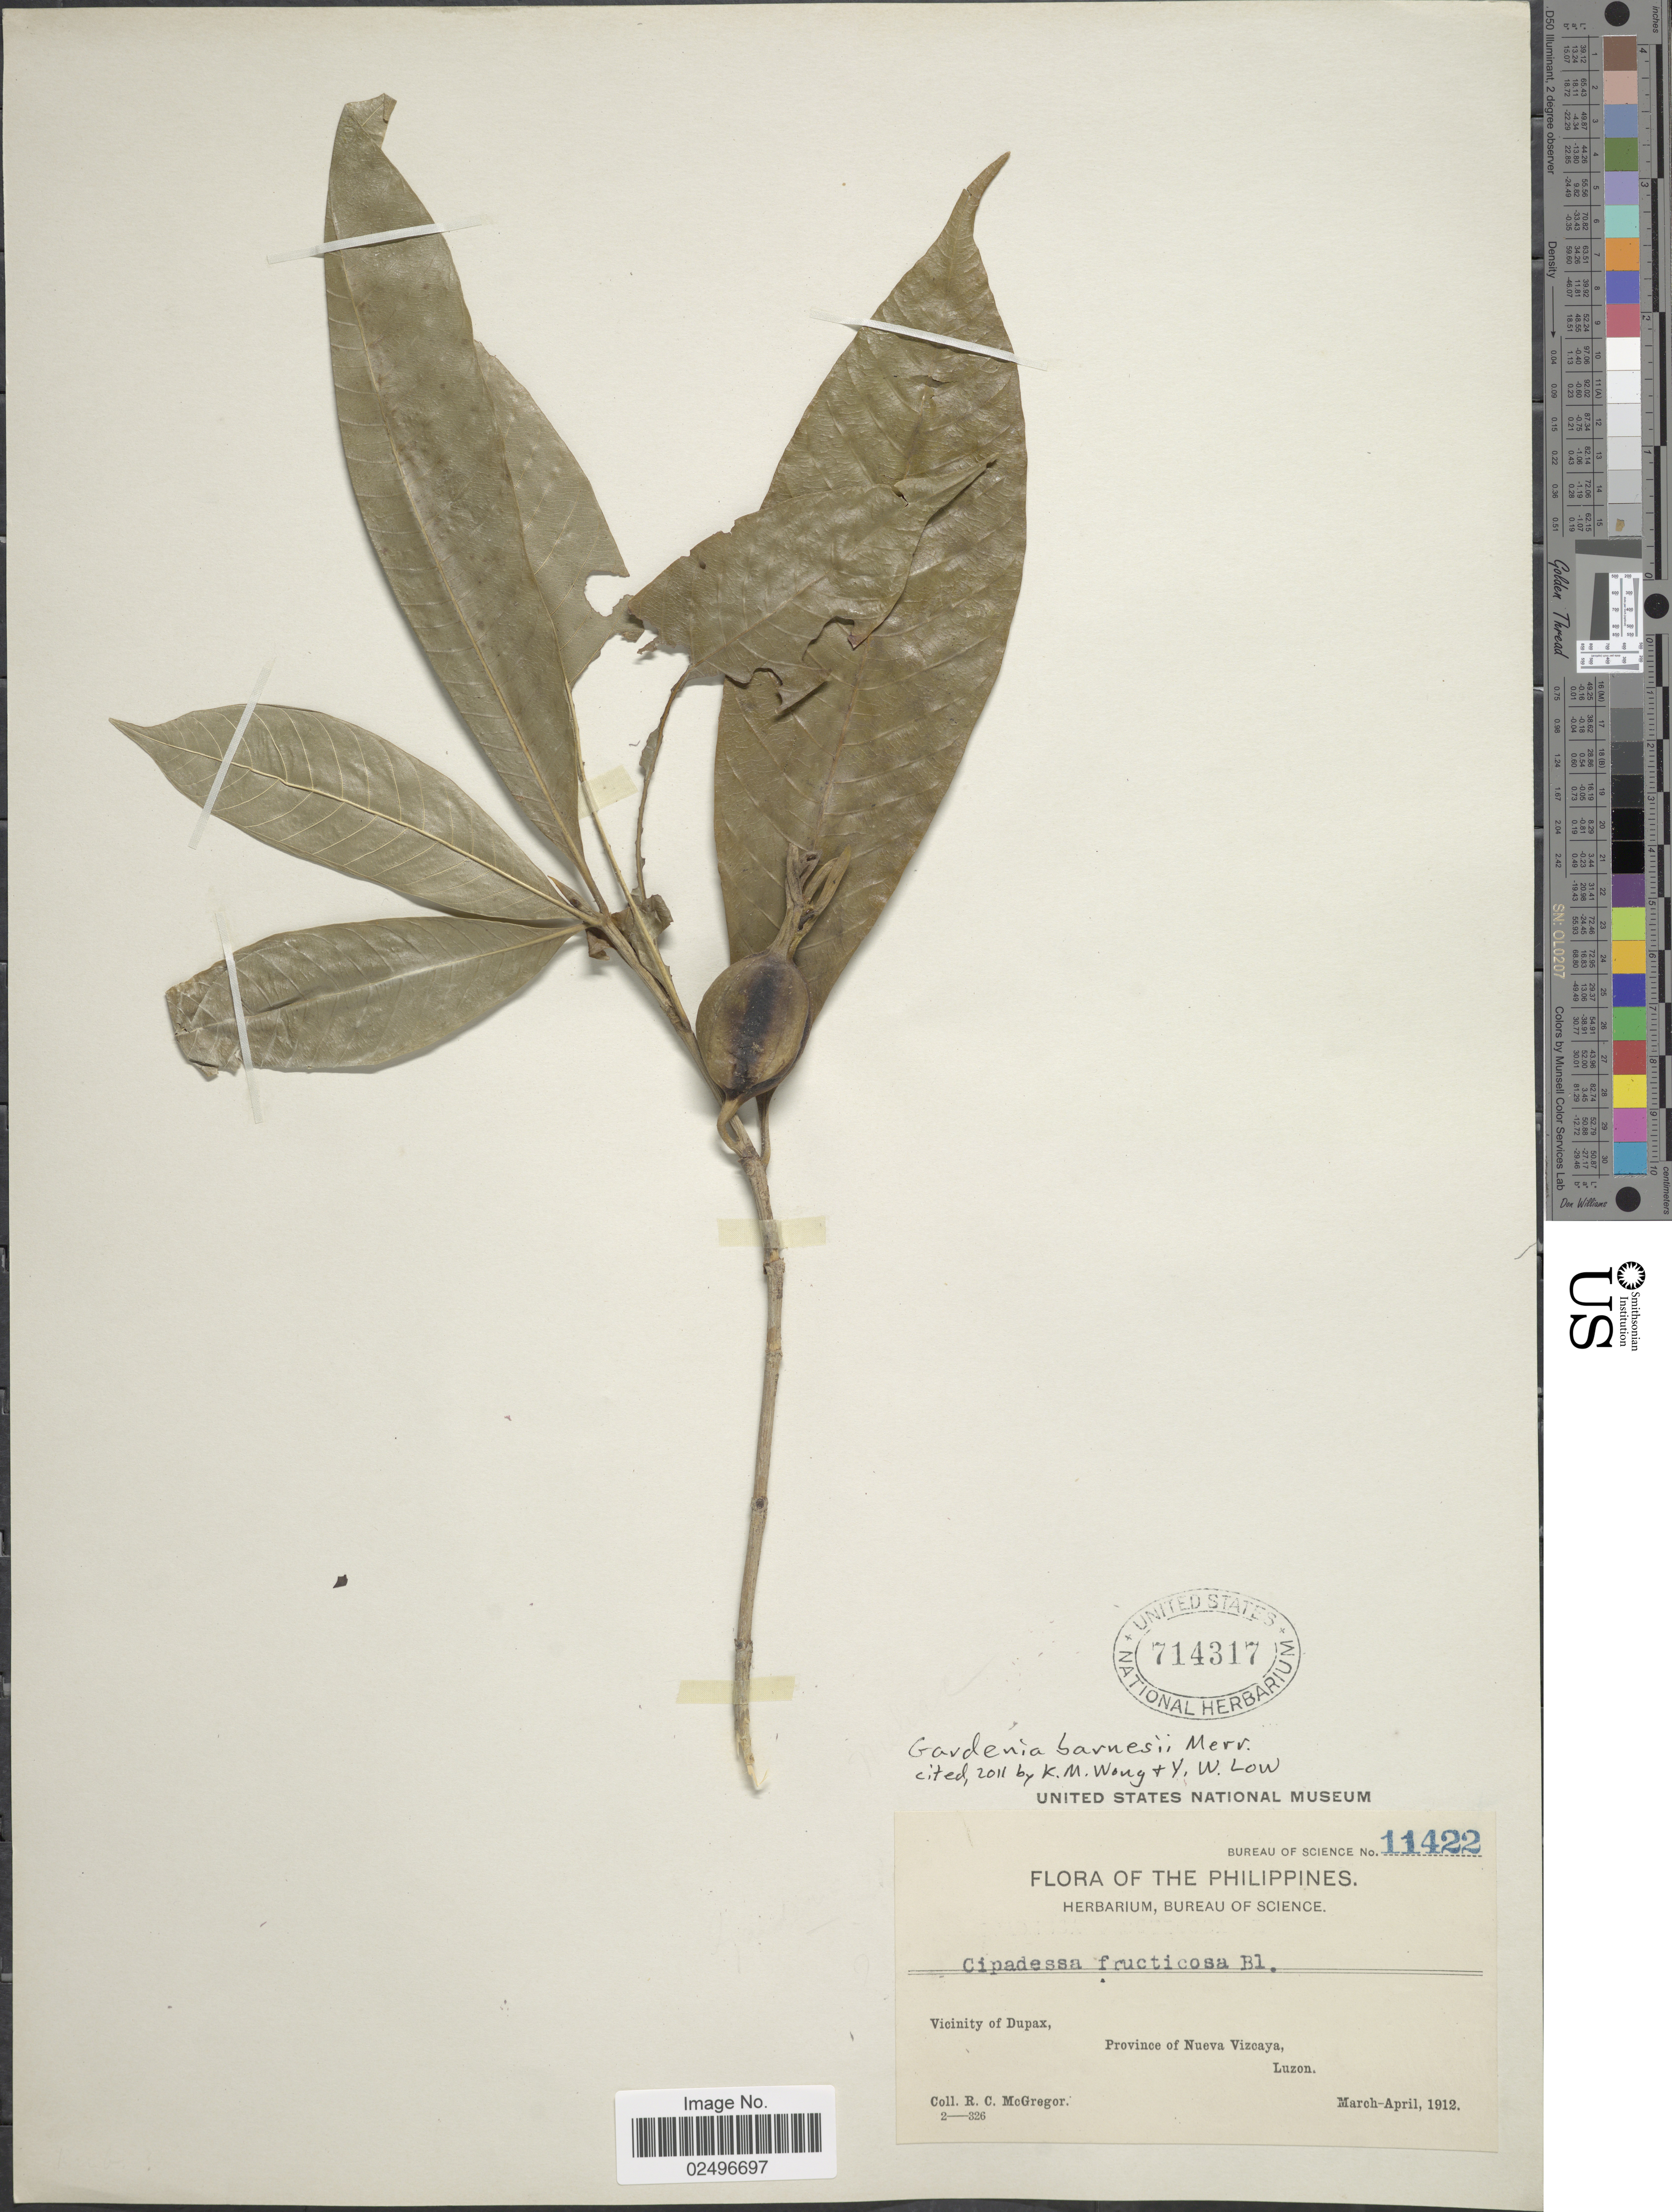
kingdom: Plantae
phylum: Tracheophyta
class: Magnoliopsida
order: Gentianales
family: Rubiaceae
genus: Gardenia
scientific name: Gardenia barnesii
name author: Merr.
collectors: R. C. McGregor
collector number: Bureau of Science 11422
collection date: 1912-03/1912-04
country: Philippines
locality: Vicinity of Dupax, Province of Nueva Vizcaya, Luzon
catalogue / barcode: US 714317